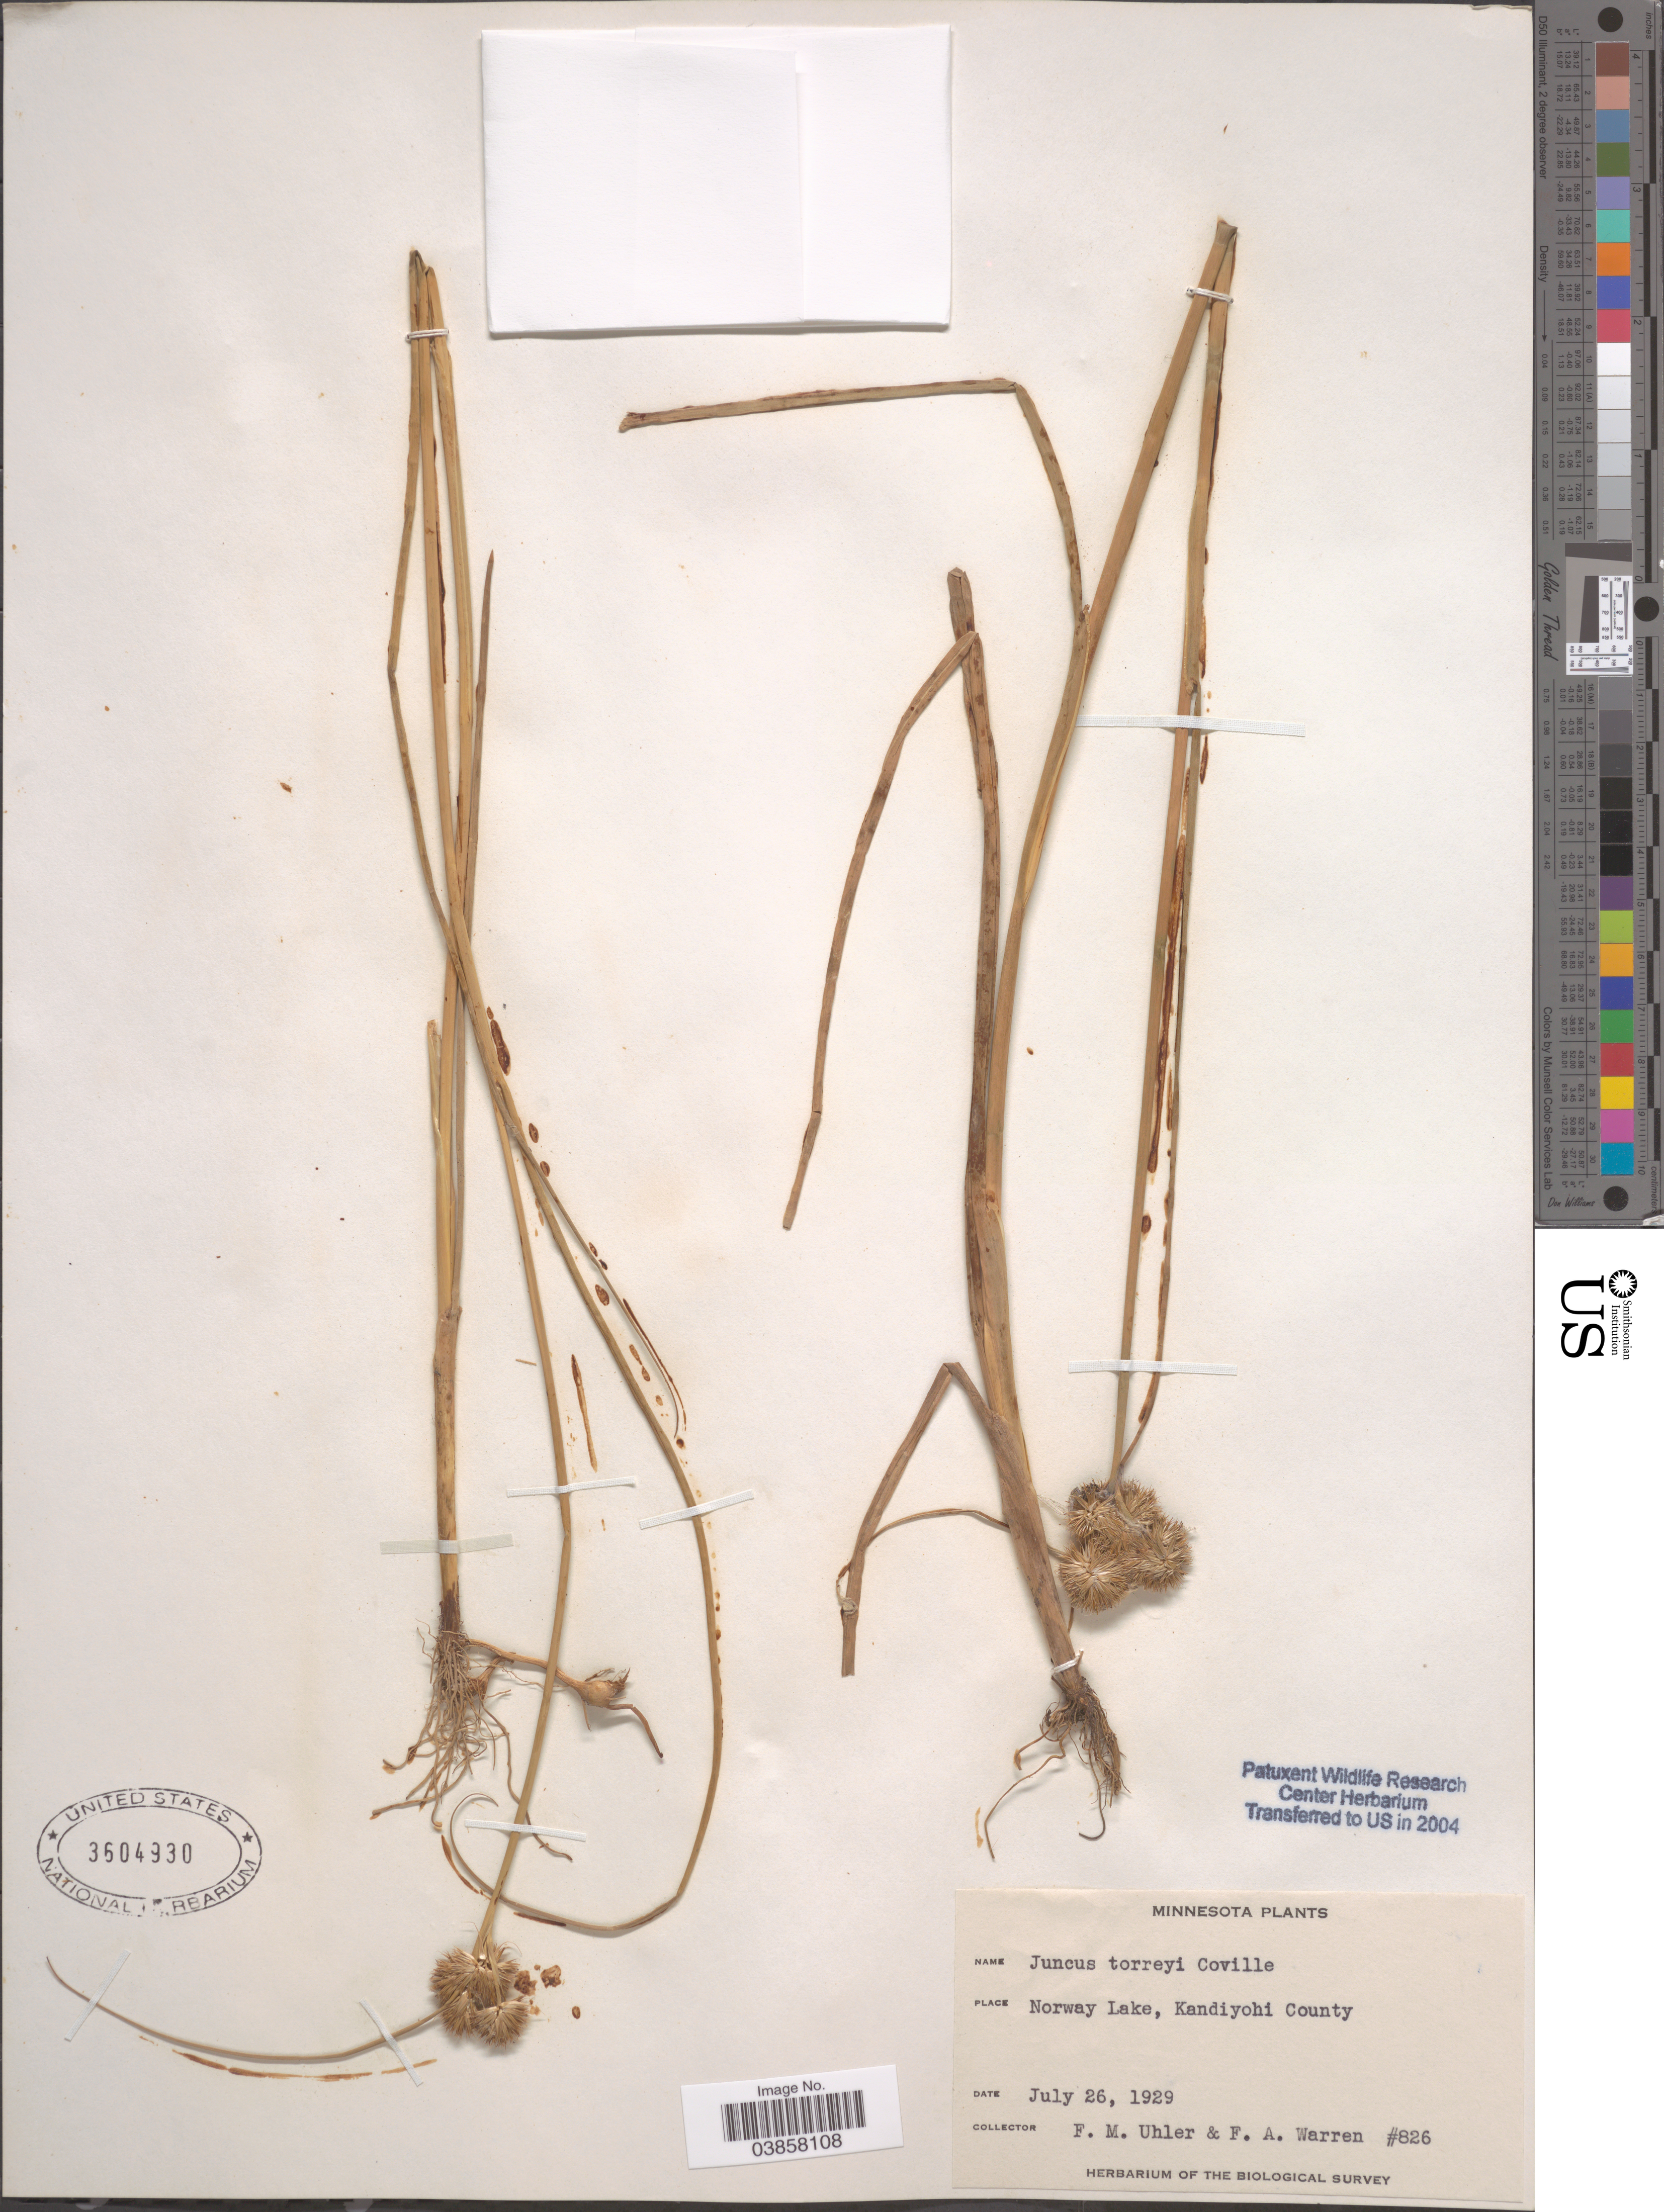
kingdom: Plantae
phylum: Tracheophyta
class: Liliopsida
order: Poales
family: Juncaceae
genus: Juncus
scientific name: Juncus torreyi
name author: Coville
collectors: F. M. Uhler & F. Warren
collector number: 826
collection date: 1929-07-26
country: United States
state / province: Minnesota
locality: Norway Lake, Kandiyohi County.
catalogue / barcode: US 3604930